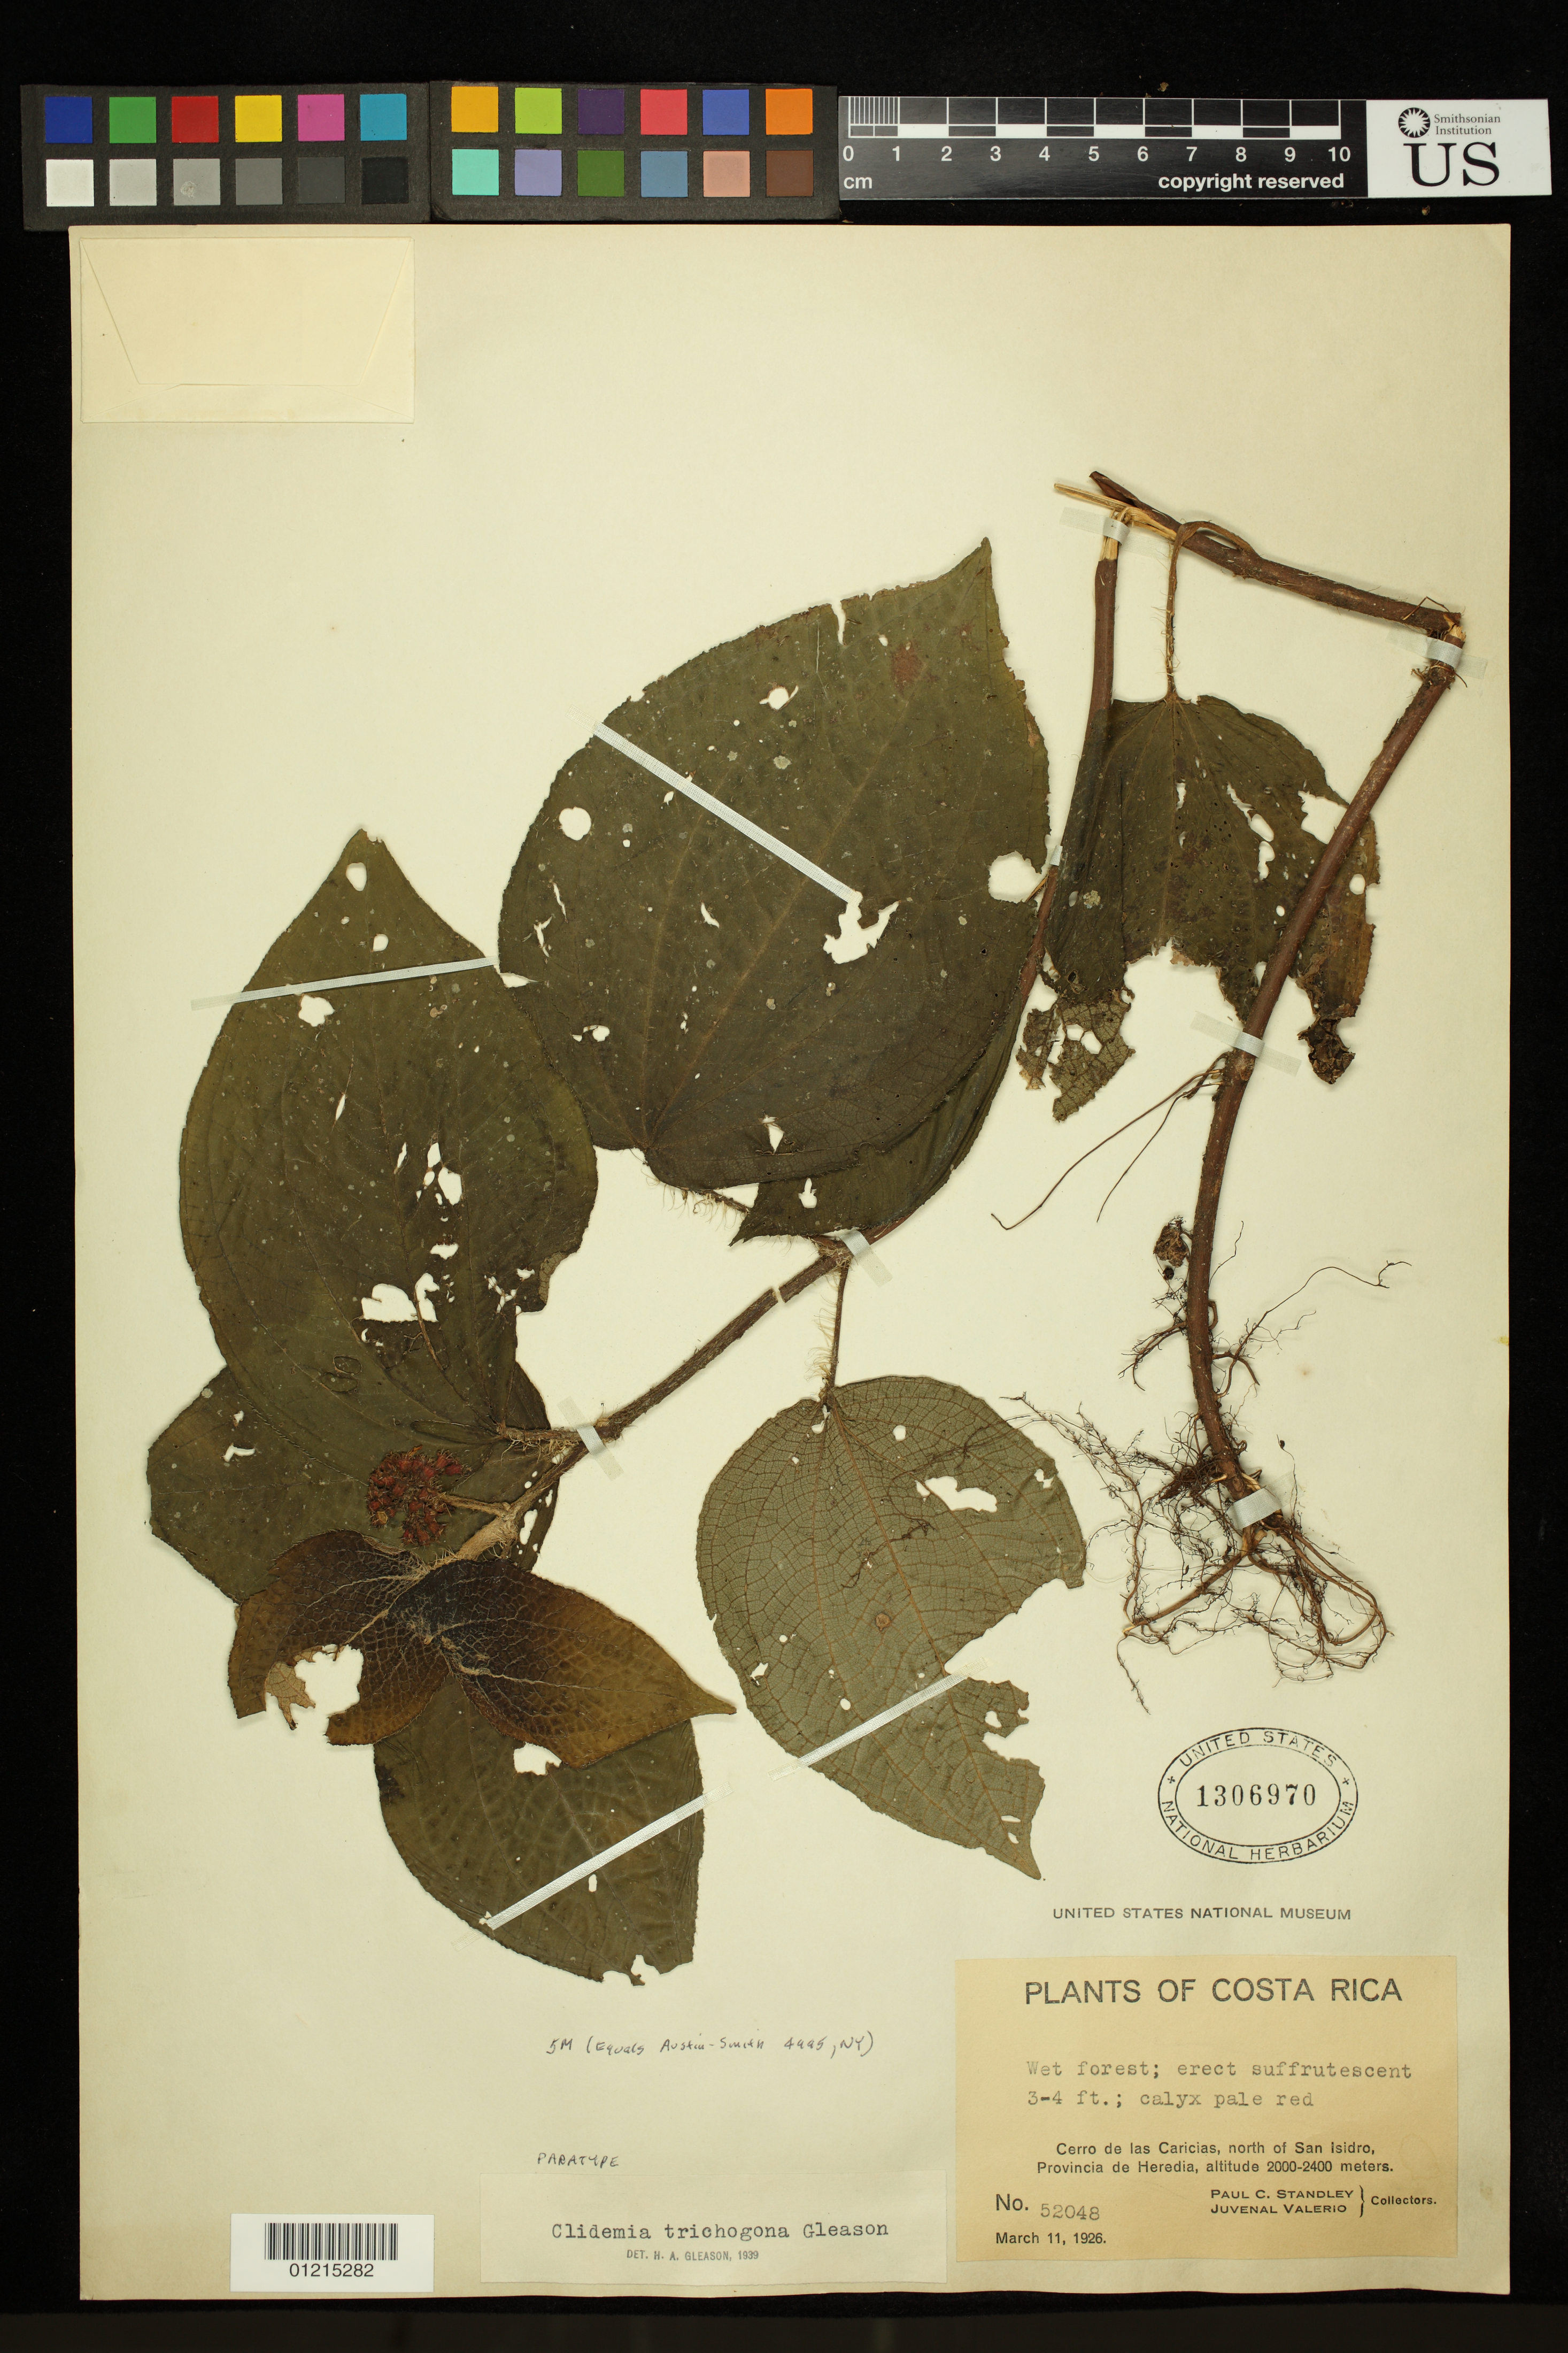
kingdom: Plantae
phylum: Tracheophyta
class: Magnoliopsida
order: Myrtales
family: Melastomataceae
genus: Clidemia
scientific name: Clidemia trichogona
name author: Gleason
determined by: Gleason, H. A.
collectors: P. C. Standley & J. Valerio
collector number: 52048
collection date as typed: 11 Mar 1926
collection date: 1926-03-11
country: Costa Rica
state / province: Heredia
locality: Cerro de las Caricias, N of San Isidro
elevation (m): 2000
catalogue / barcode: US 1306970